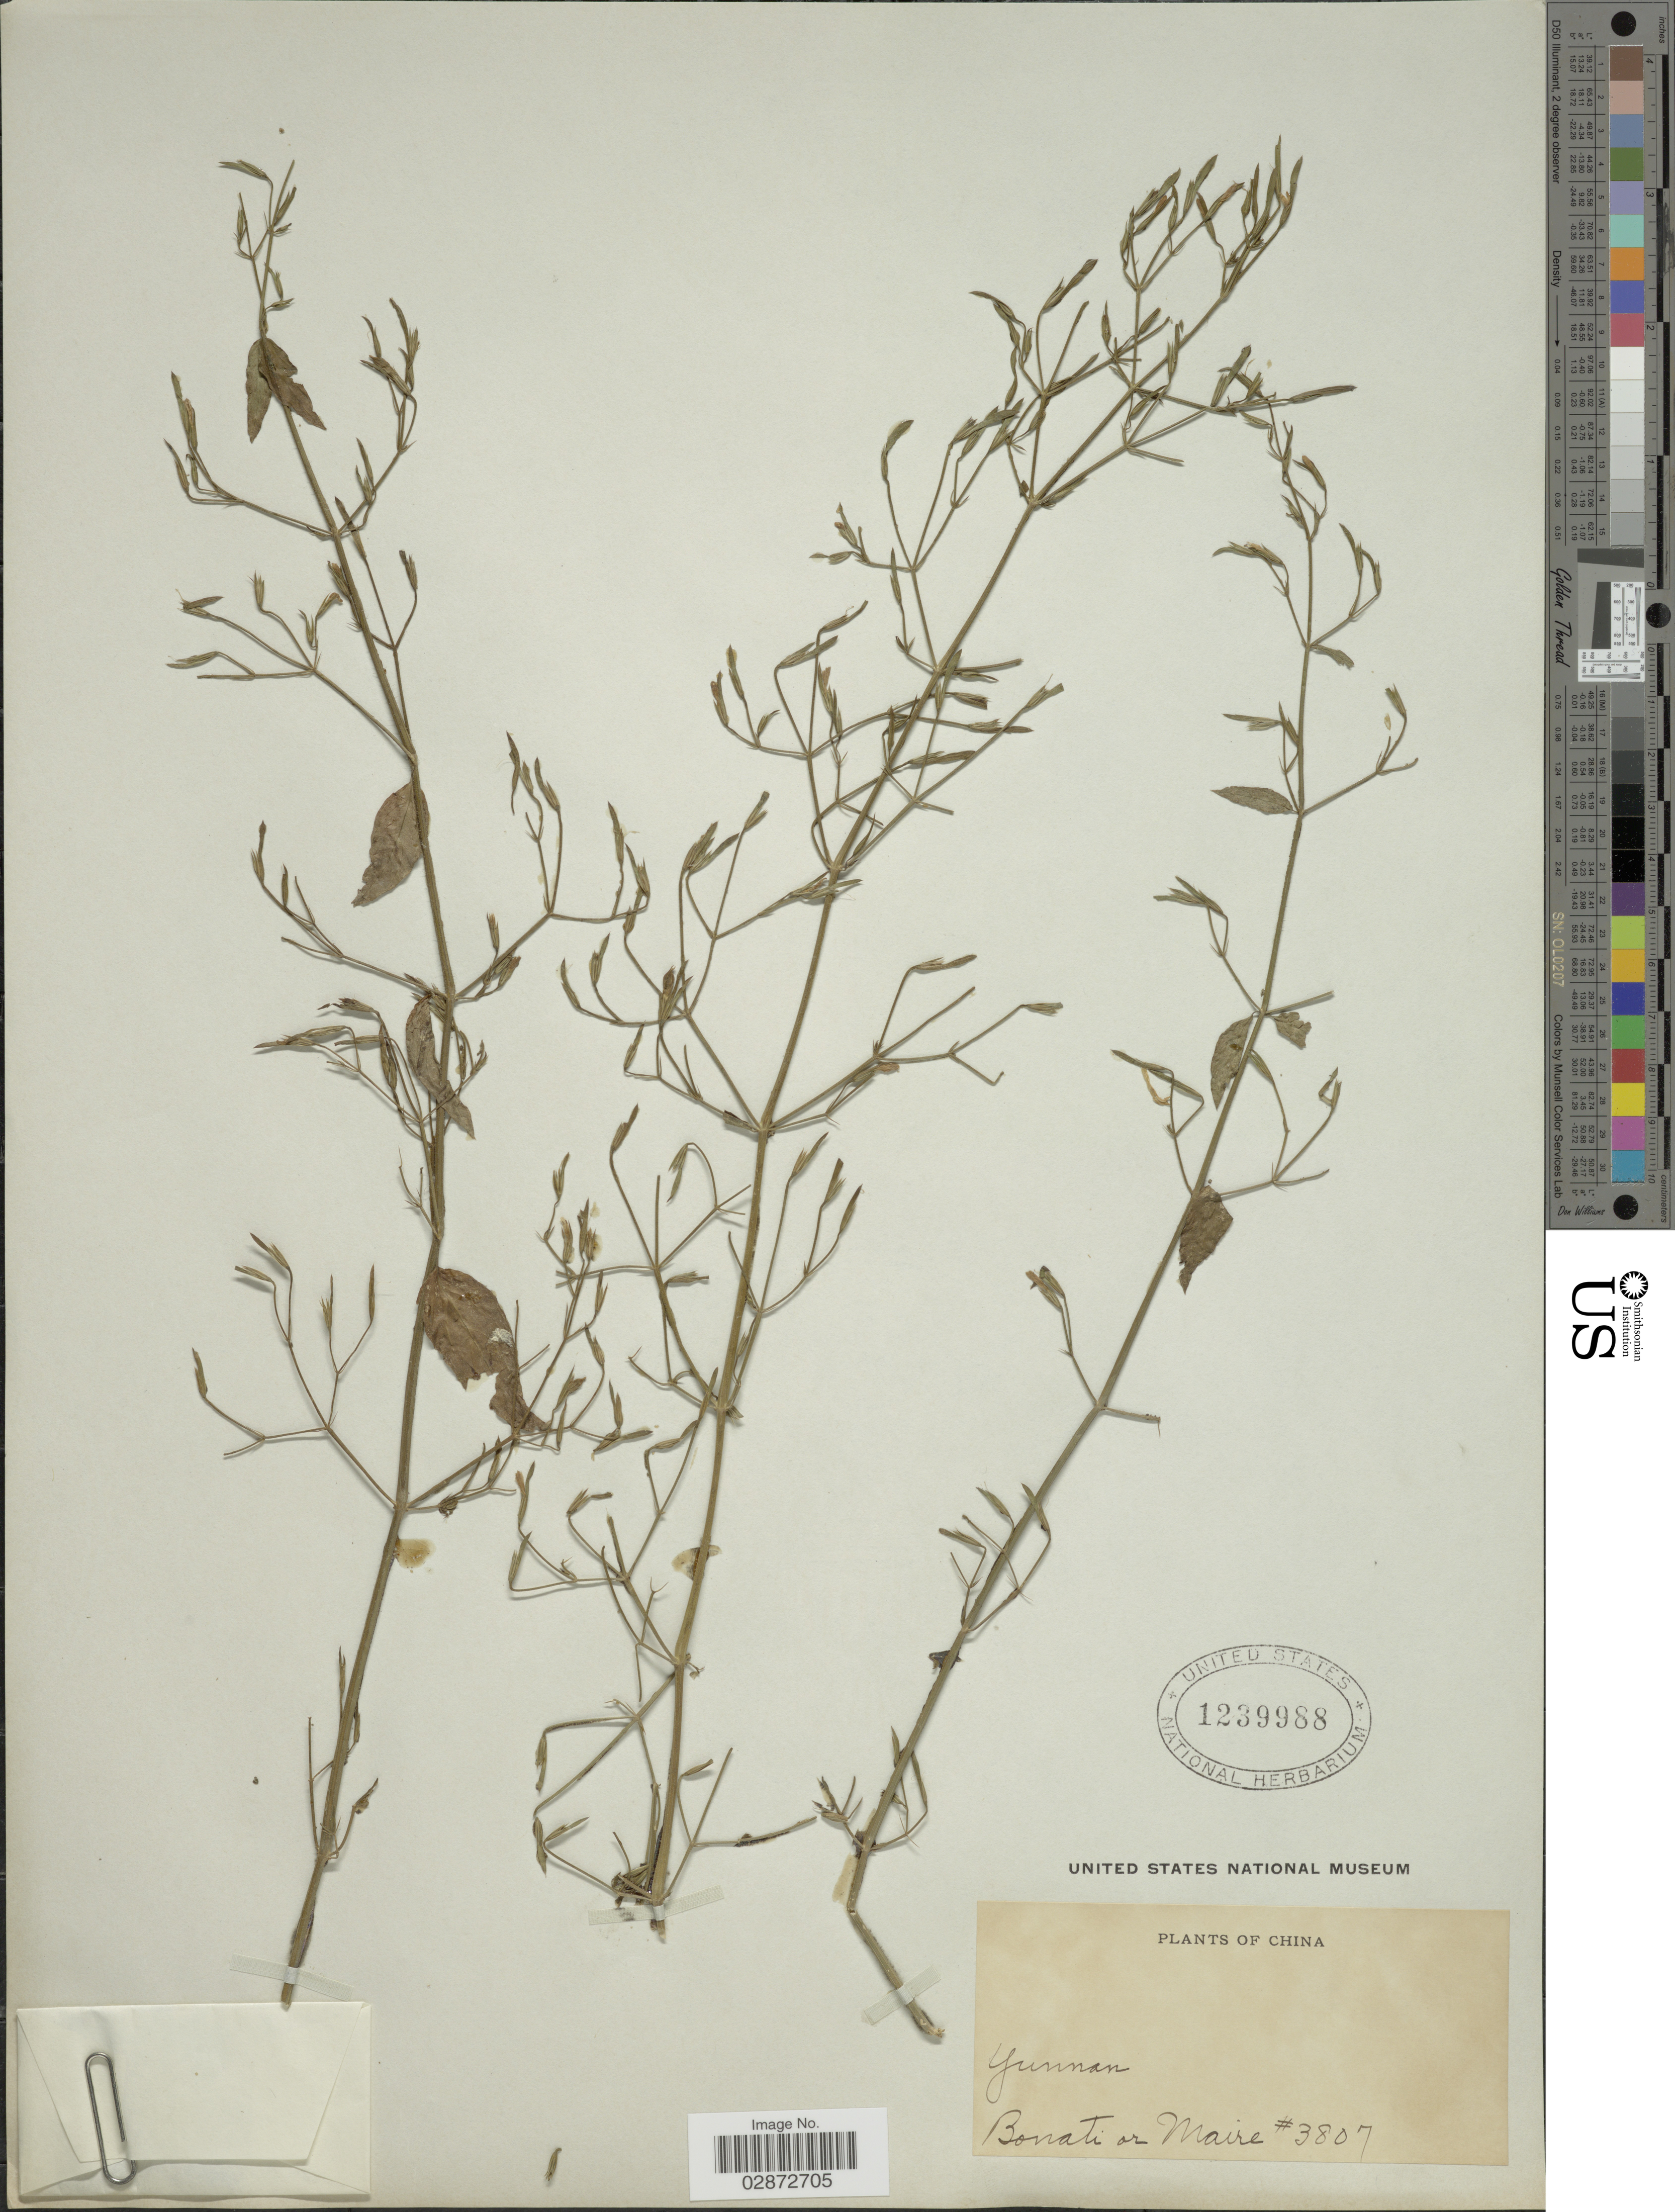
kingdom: Plantae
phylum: Tracheophyta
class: Magnoliopsida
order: Lamiales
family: Acanthaceae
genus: Dicliptera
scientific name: Dicliptera sp.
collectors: -. Bonati & Maire, --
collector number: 3807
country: China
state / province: Yunnan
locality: Yunnan.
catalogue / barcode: US 1239988